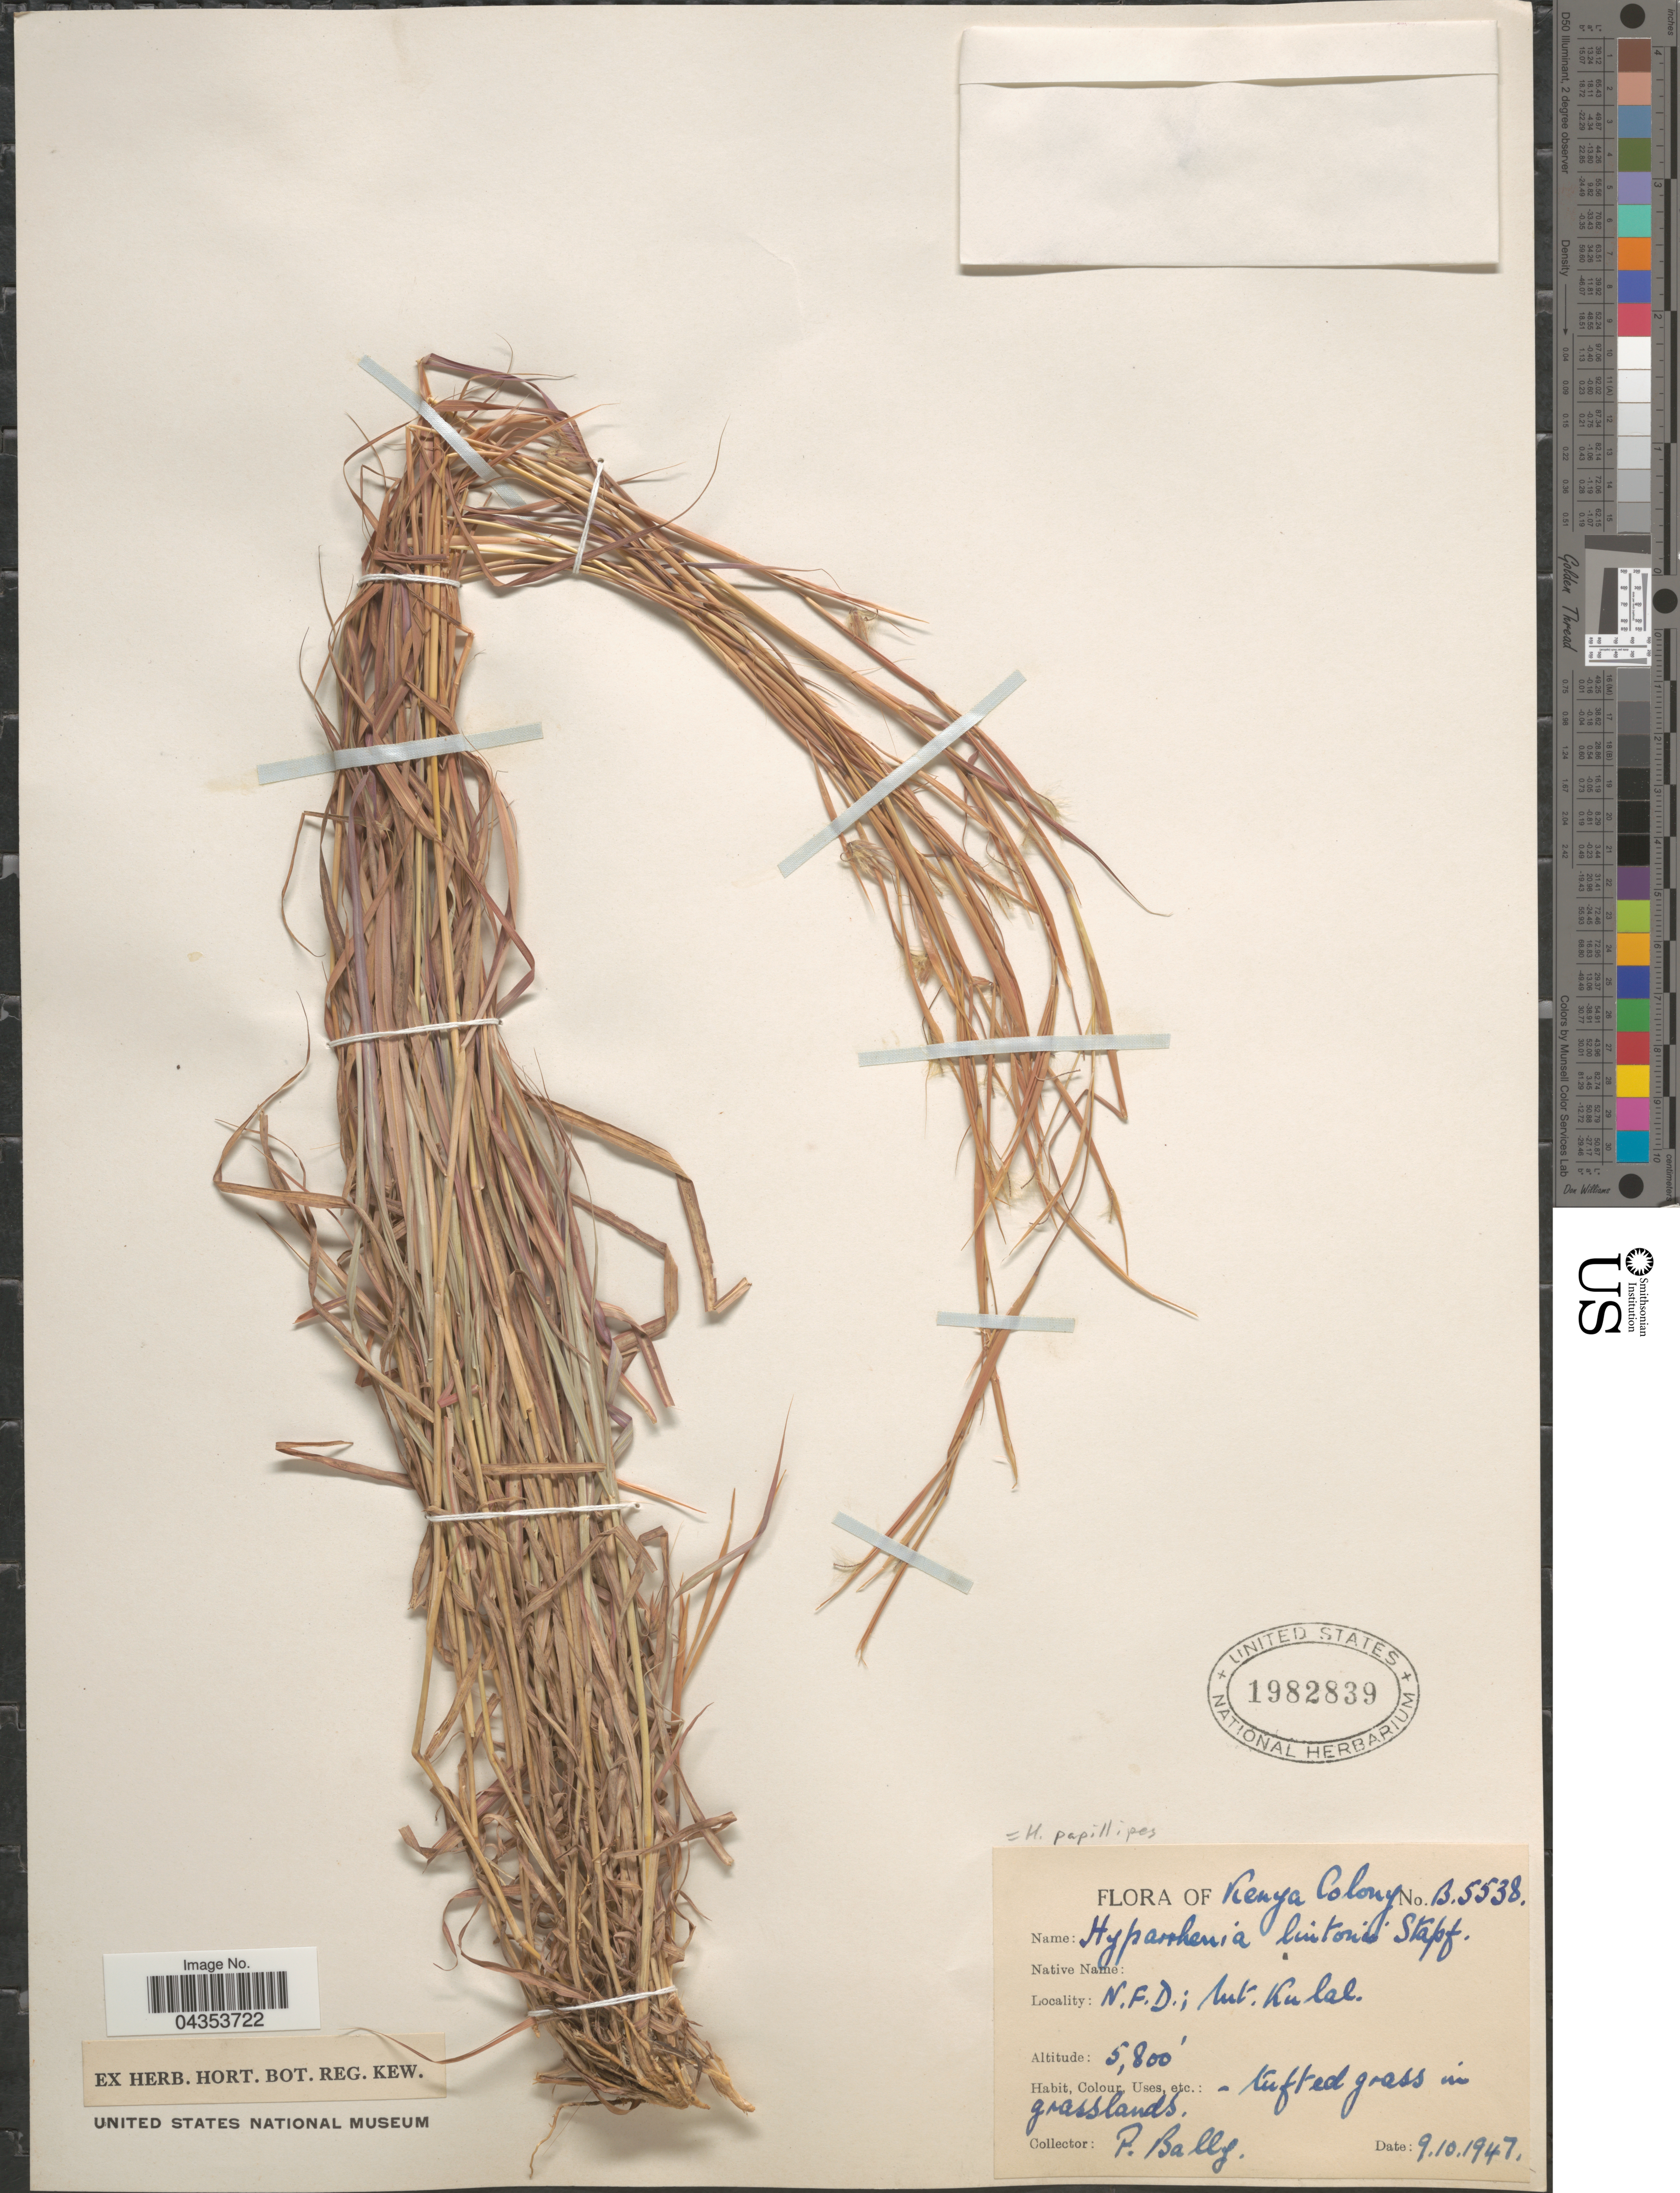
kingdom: Plantae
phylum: Tracheophyta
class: Liliopsida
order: Poales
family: Poaceae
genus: Hyparrhenia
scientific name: Hyparrhenia papillipes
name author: (Hochst. ex A. Rich.) Andersson ex Stapf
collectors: P. Bally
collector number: B.5538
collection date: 1947-10-09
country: Kenya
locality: Kenya Colony. N.F.D.; Tut [interpreted]. Kulal.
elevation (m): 1768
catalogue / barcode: US 1982839